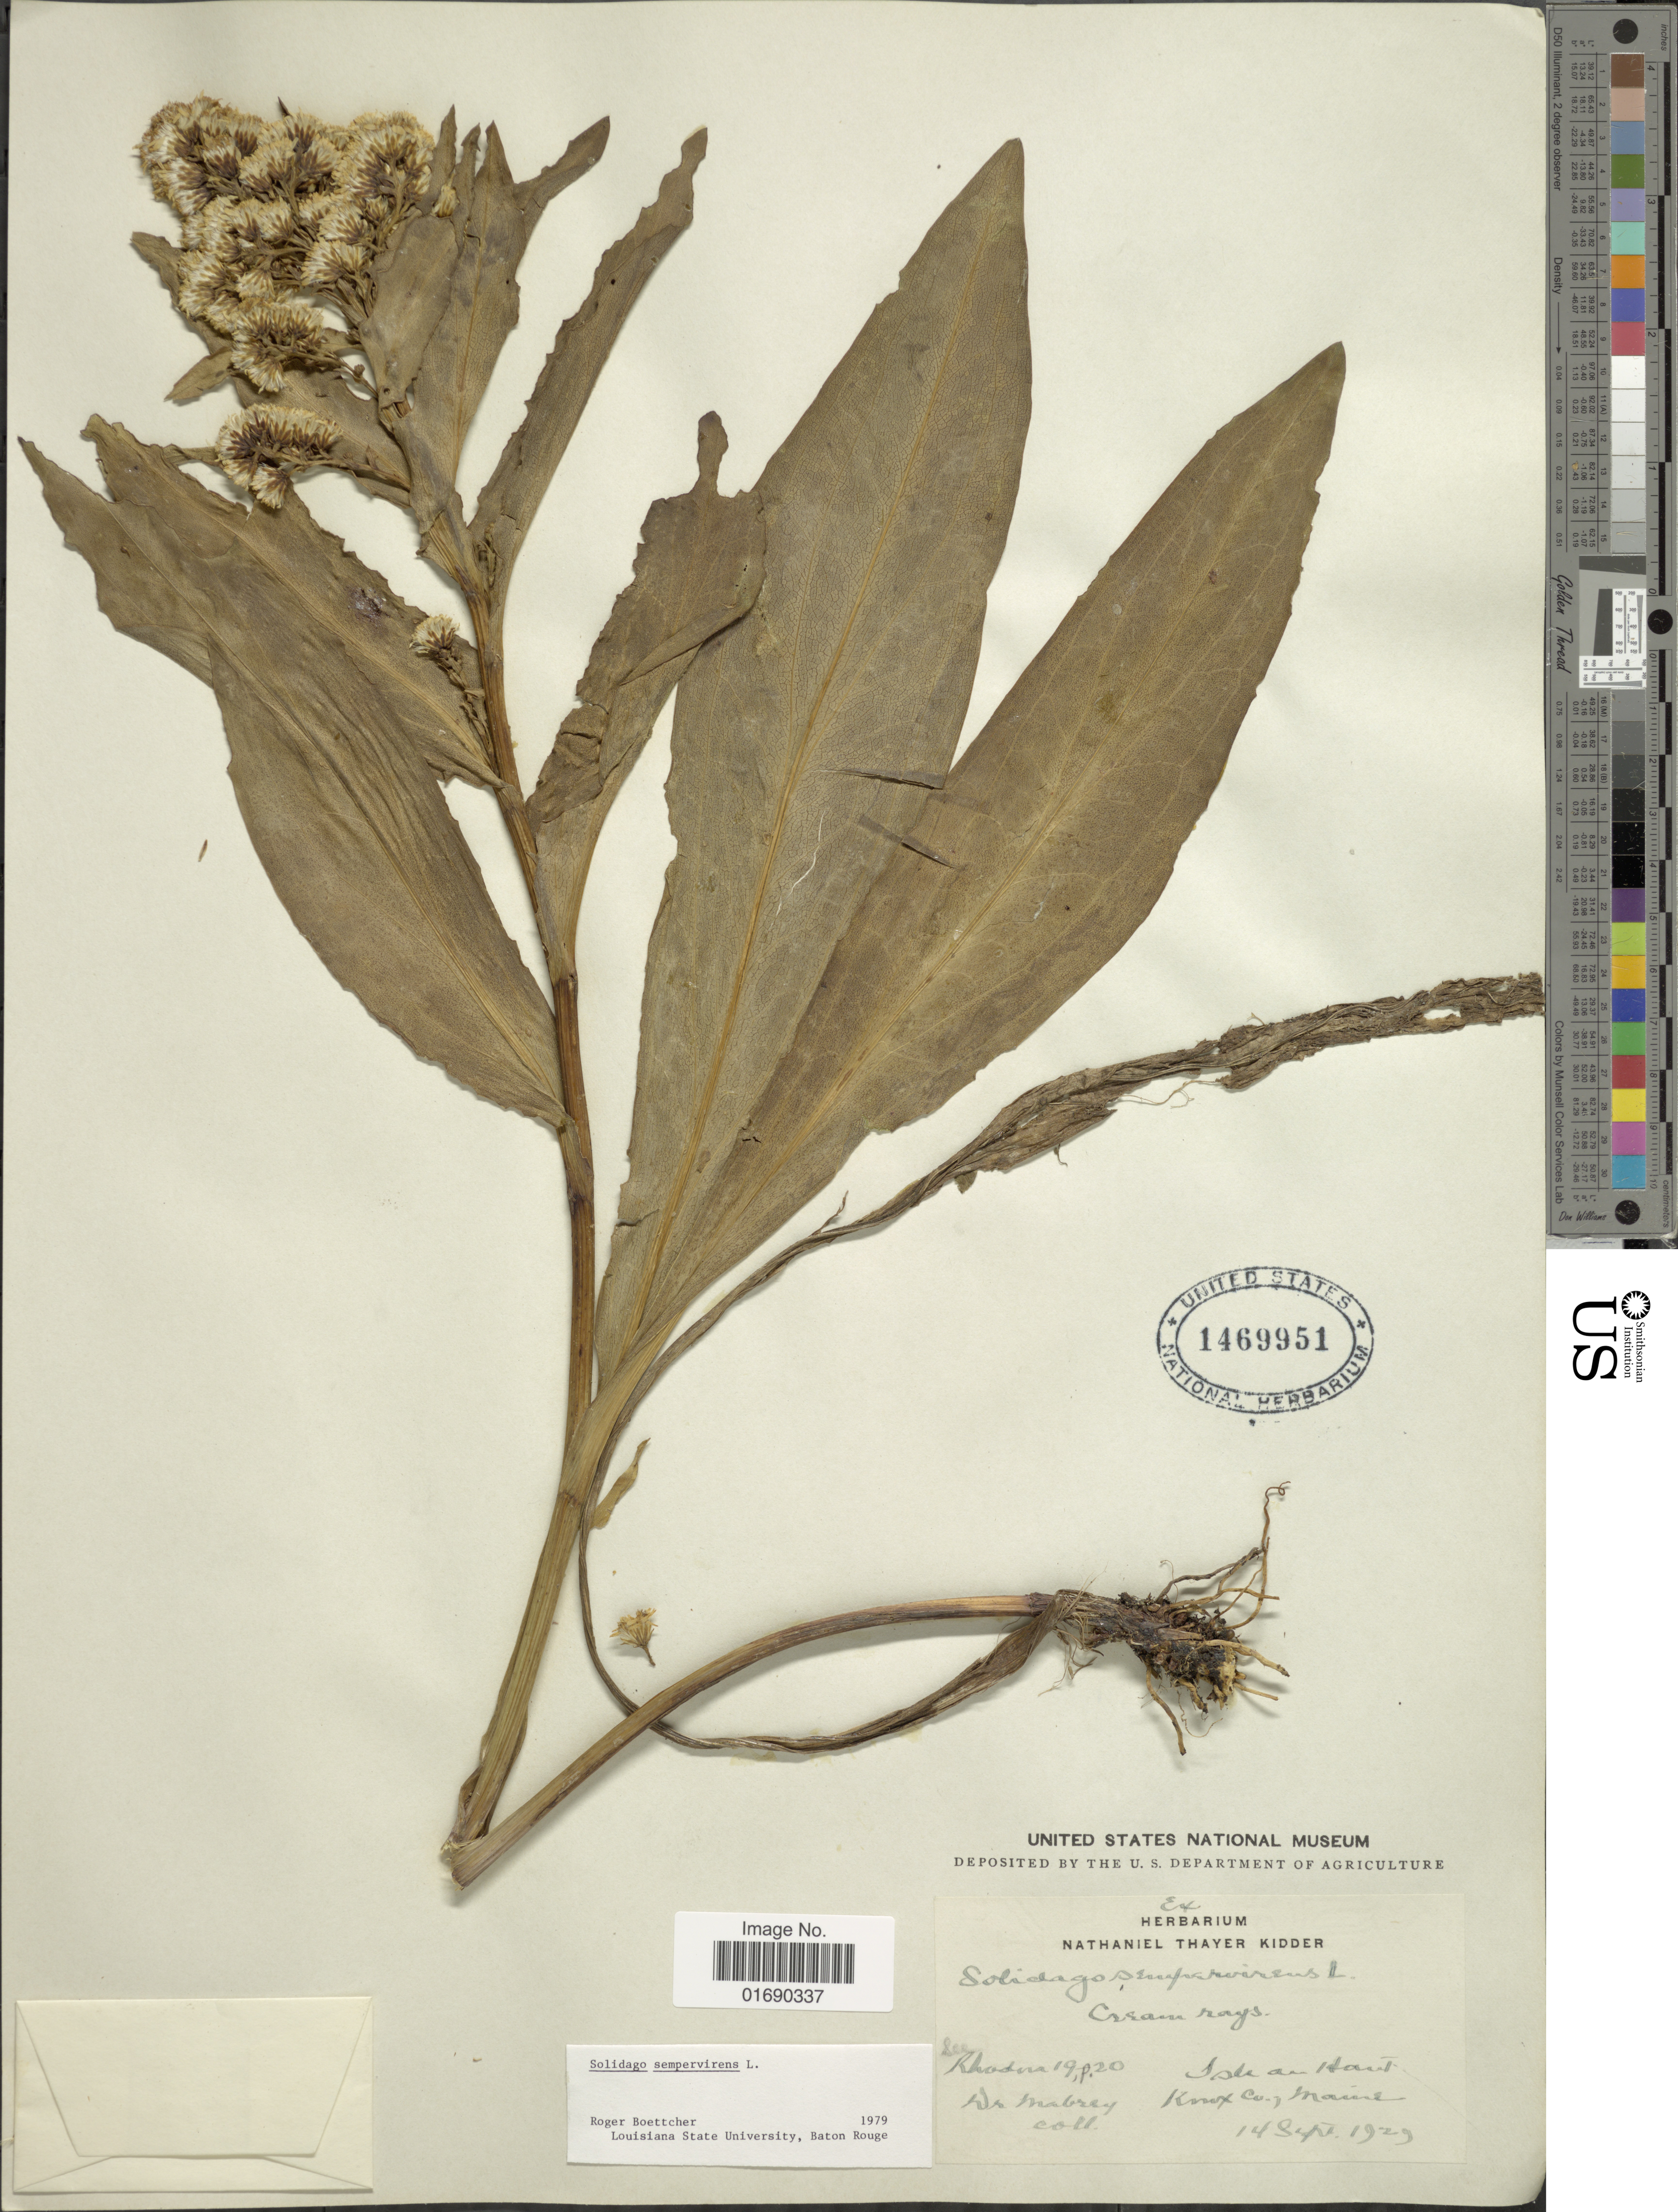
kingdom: Plantae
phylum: Tracheophyta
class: Magnoliopsida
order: Asterales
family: Asteraceae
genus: Solidago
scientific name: Solidago sempervirens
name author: L.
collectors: Mabrey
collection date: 1929-09-14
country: United States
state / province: Maine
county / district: Knox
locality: Isle an Haut Knox Co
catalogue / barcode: US 1469951